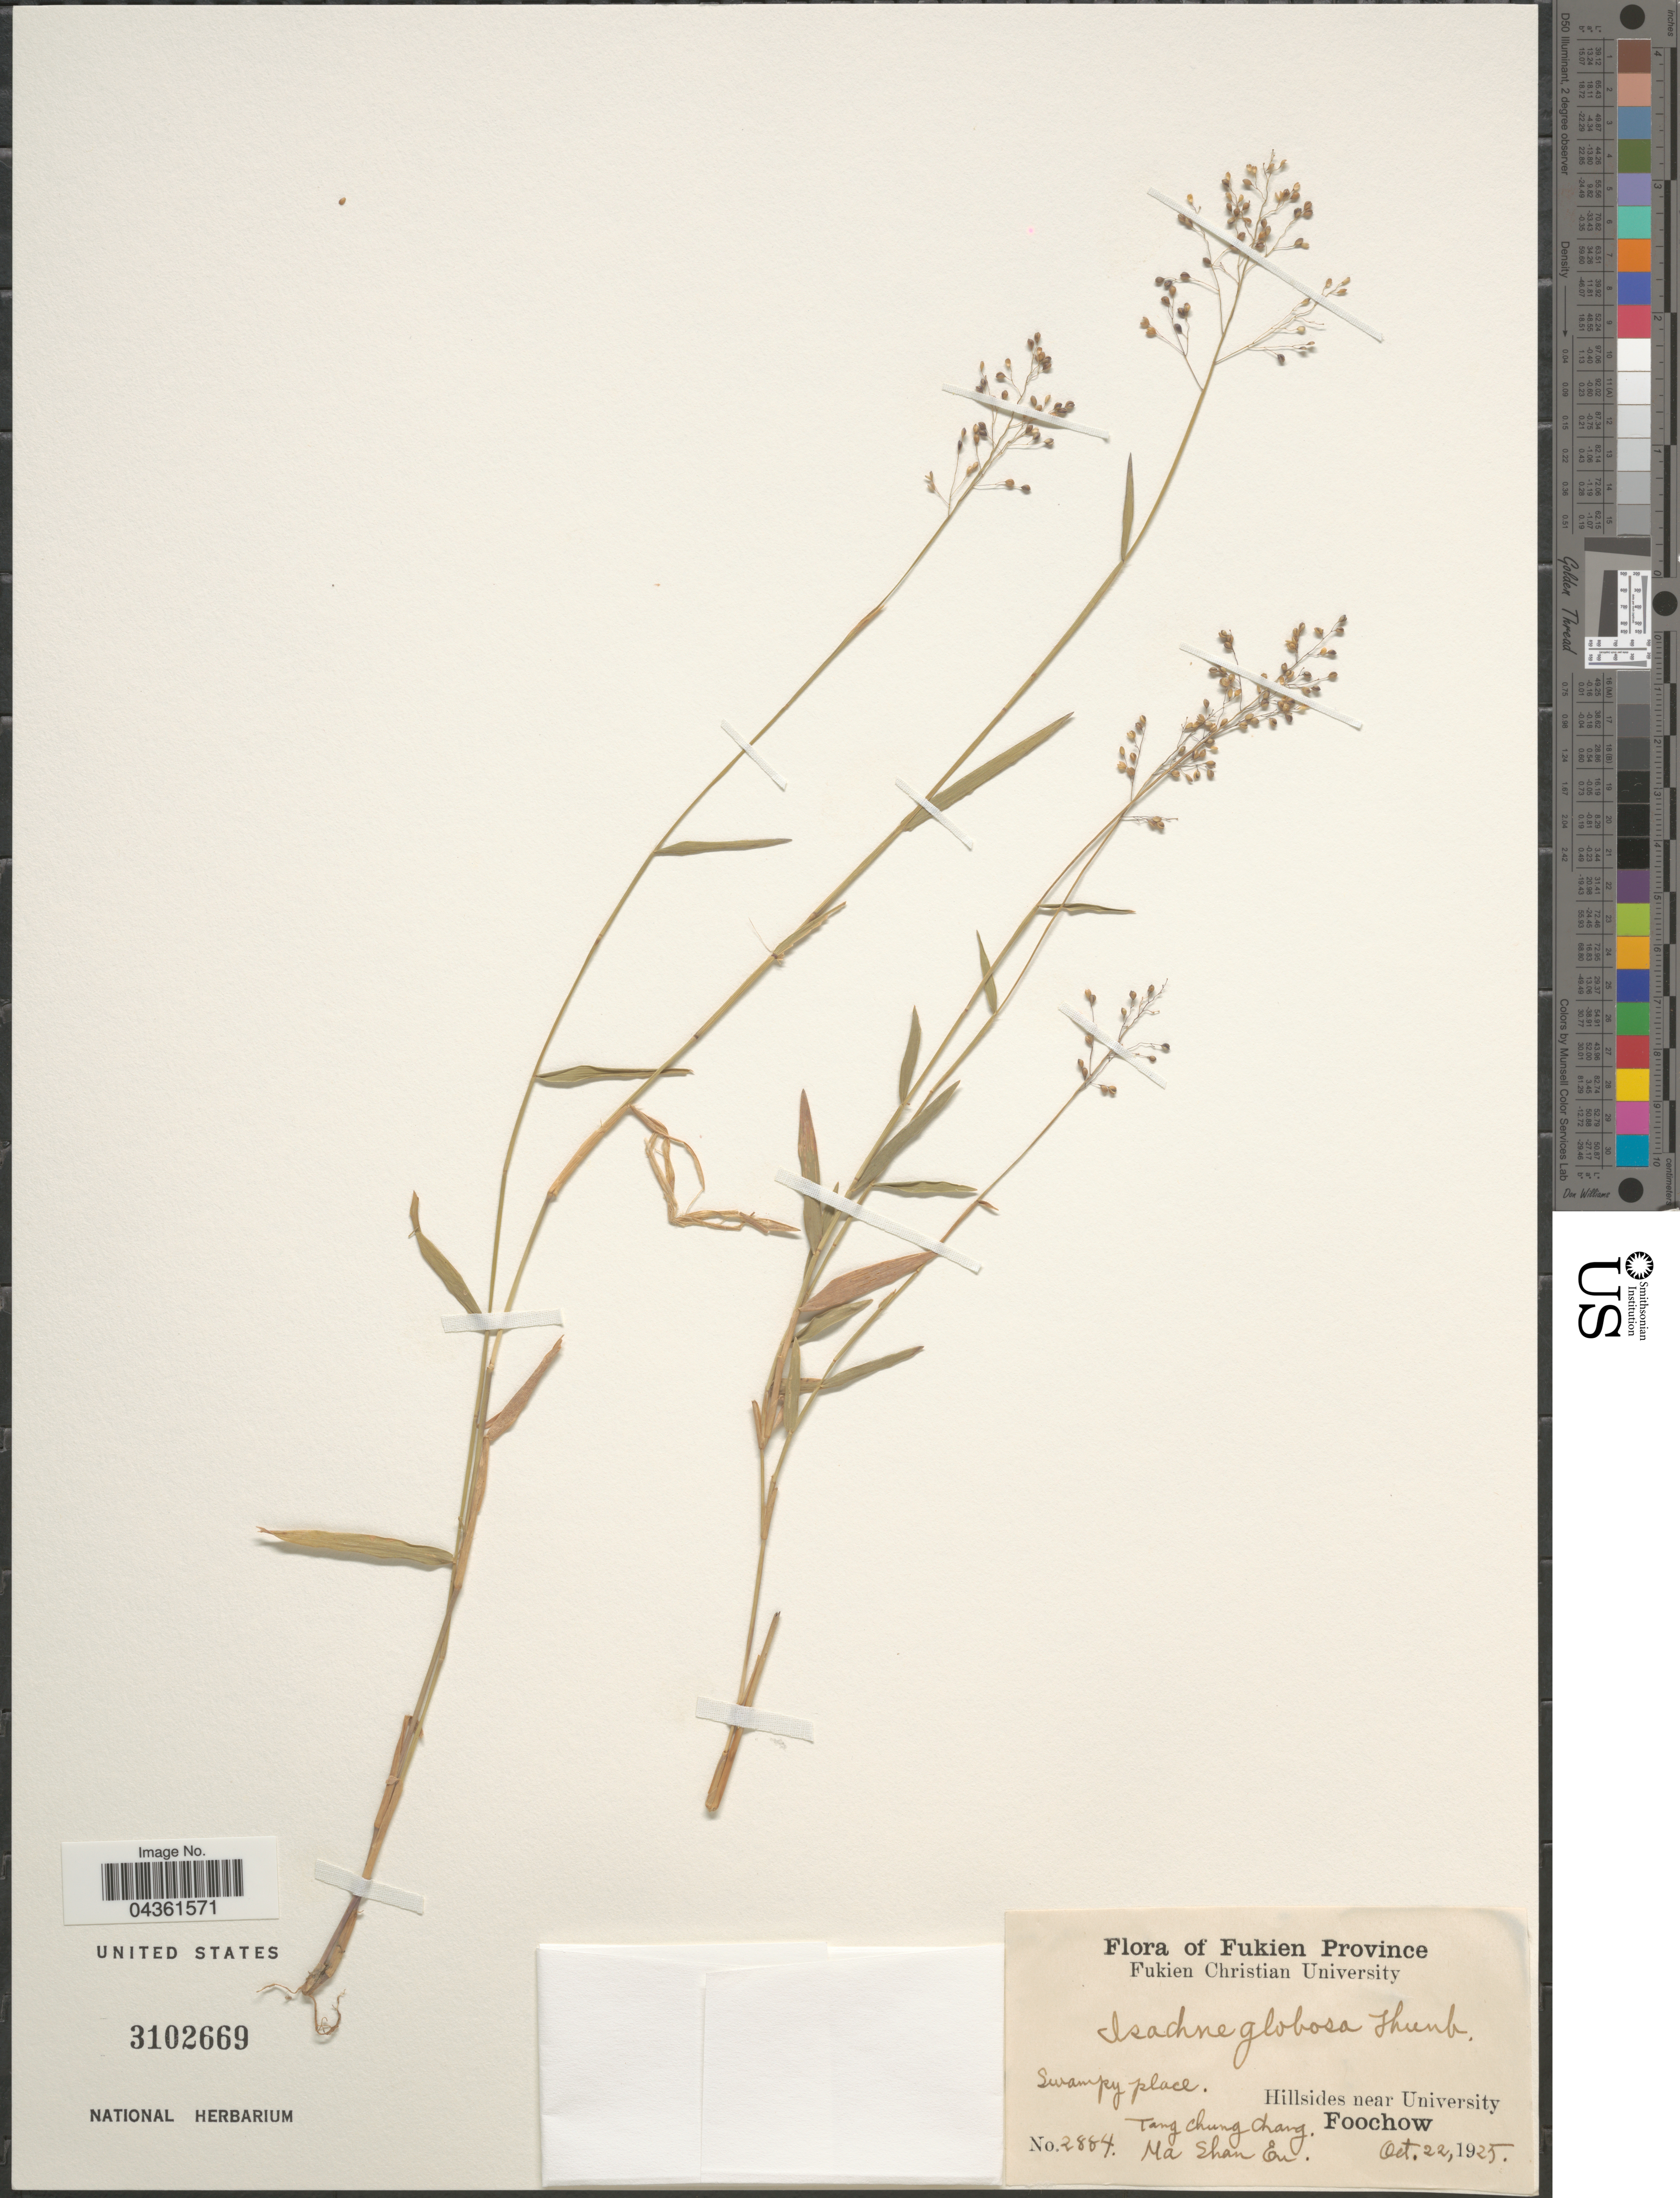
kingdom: Plantae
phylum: Tracheophyta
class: Liliopsida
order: Poales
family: Poaceae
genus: Isachne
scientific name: Isachne globosa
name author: (Thunb.) Kuntze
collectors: T. C. Chang & M. En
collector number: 2884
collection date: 1925-10-22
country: China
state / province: Fujian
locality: Fukien Province. Hillsides near University. Foochow.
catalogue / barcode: US 3102669